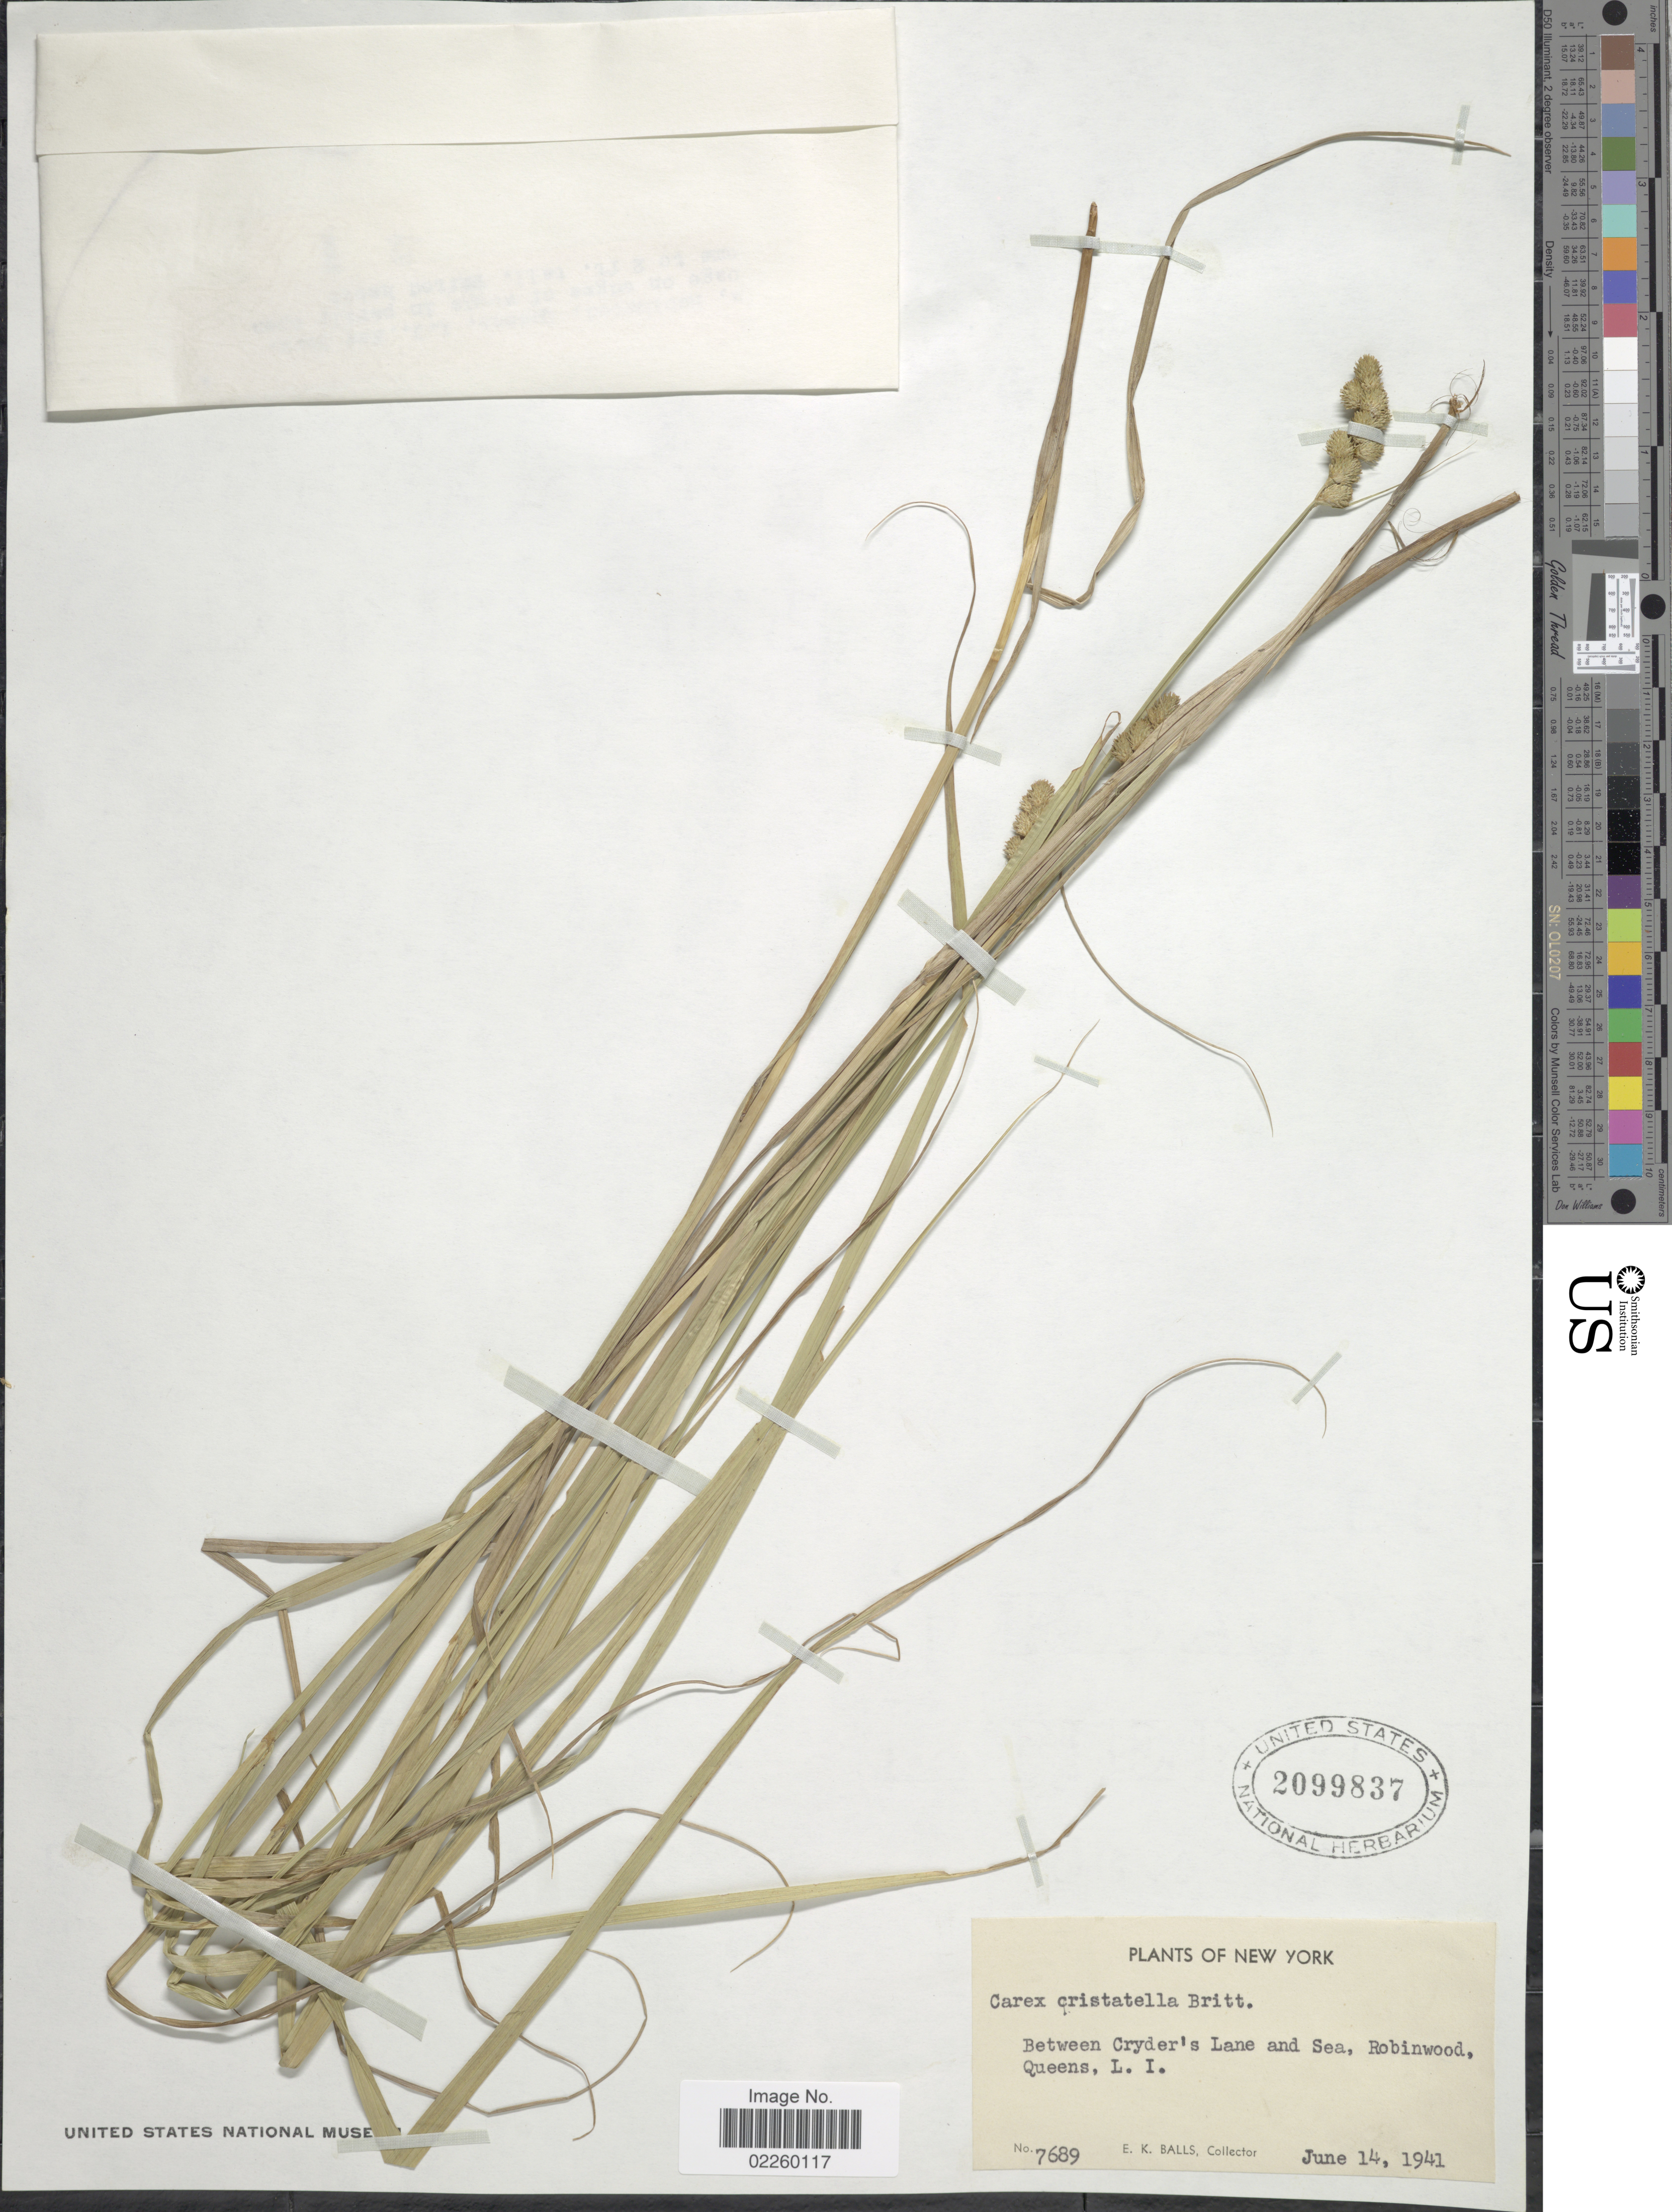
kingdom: Plantae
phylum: Tracheophyta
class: Liliopsida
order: Poales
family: Cyperaceae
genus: Carex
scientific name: Carex cristatella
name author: Britton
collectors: E. K. Balls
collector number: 7689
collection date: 1941-06-14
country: United States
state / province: New York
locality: Between Cryder's Lane and Sea, Robinwood, Queens, L. I.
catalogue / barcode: US 2099837